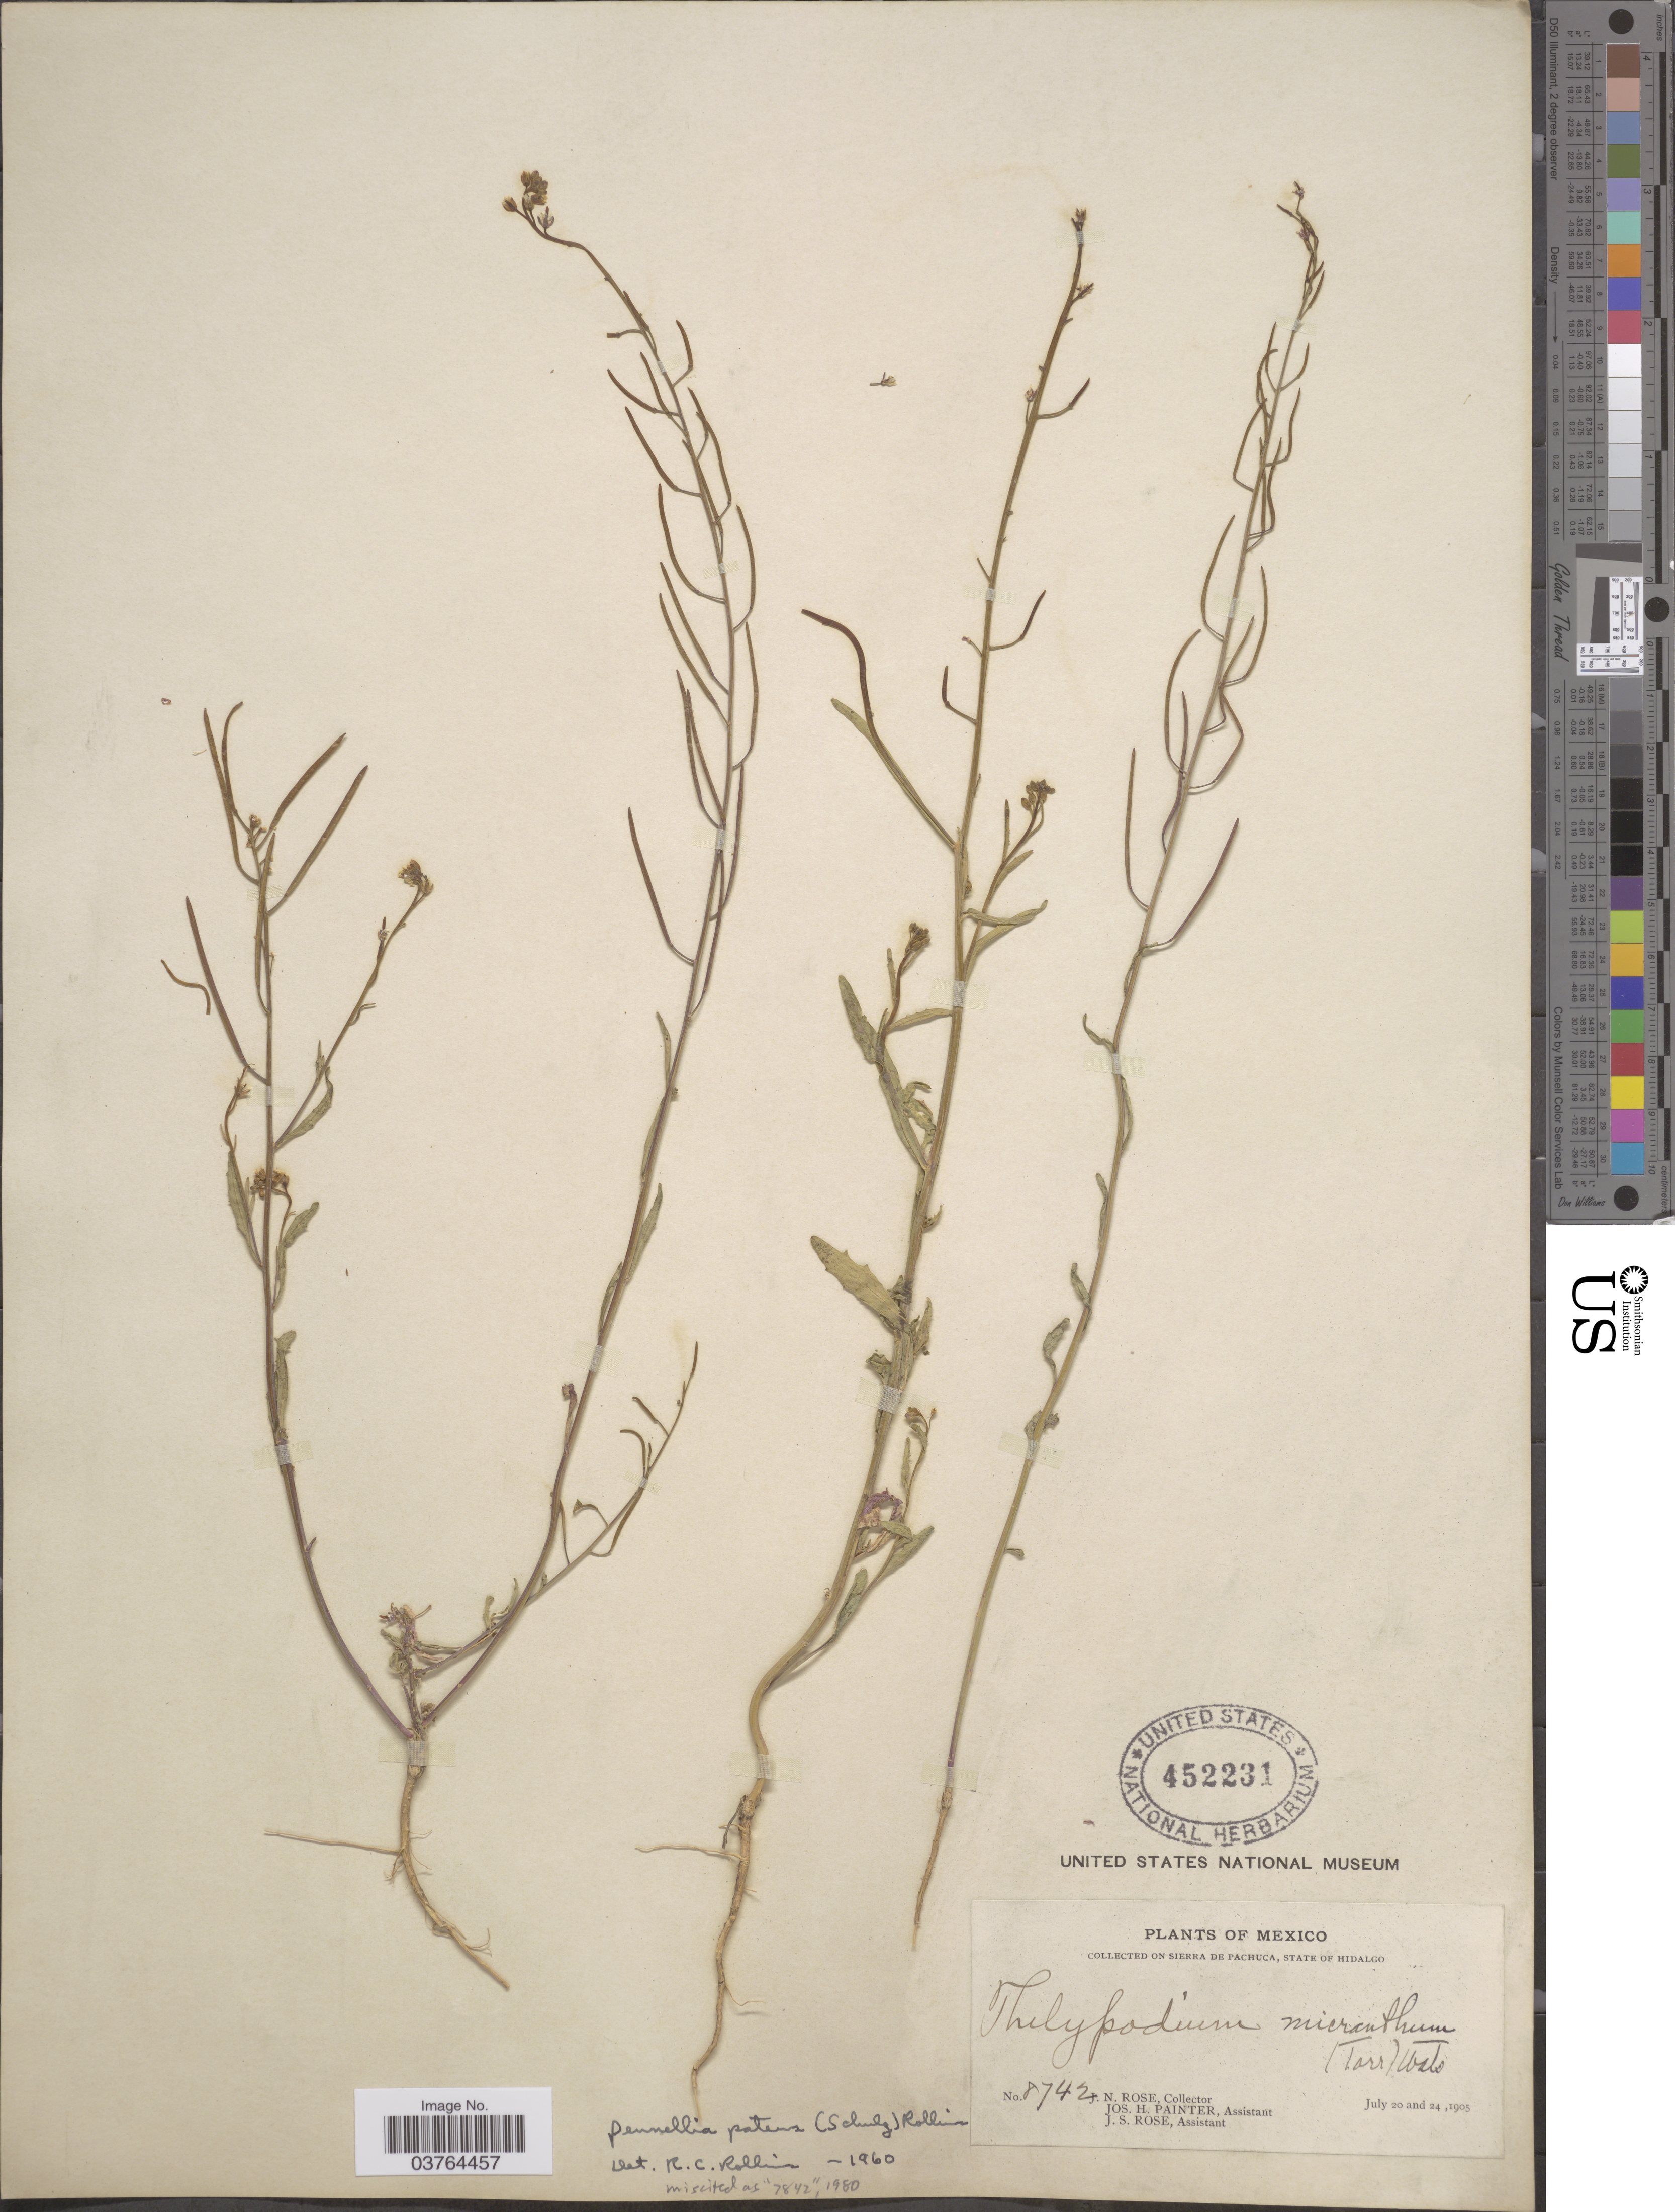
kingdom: Plantae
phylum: Tracheophyta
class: Magnoliopsida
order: Brassicales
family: Brassicaceae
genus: Pennellia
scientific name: Pennellia patens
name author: (O.E. Schulz) Rollins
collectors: J. N. Rose, J. H. Painter & J. S. Rose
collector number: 8742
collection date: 1905-07-20/1905-07-24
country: Mexico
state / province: Hidalgo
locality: On Sierra de Pachuca.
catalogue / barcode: US 452231